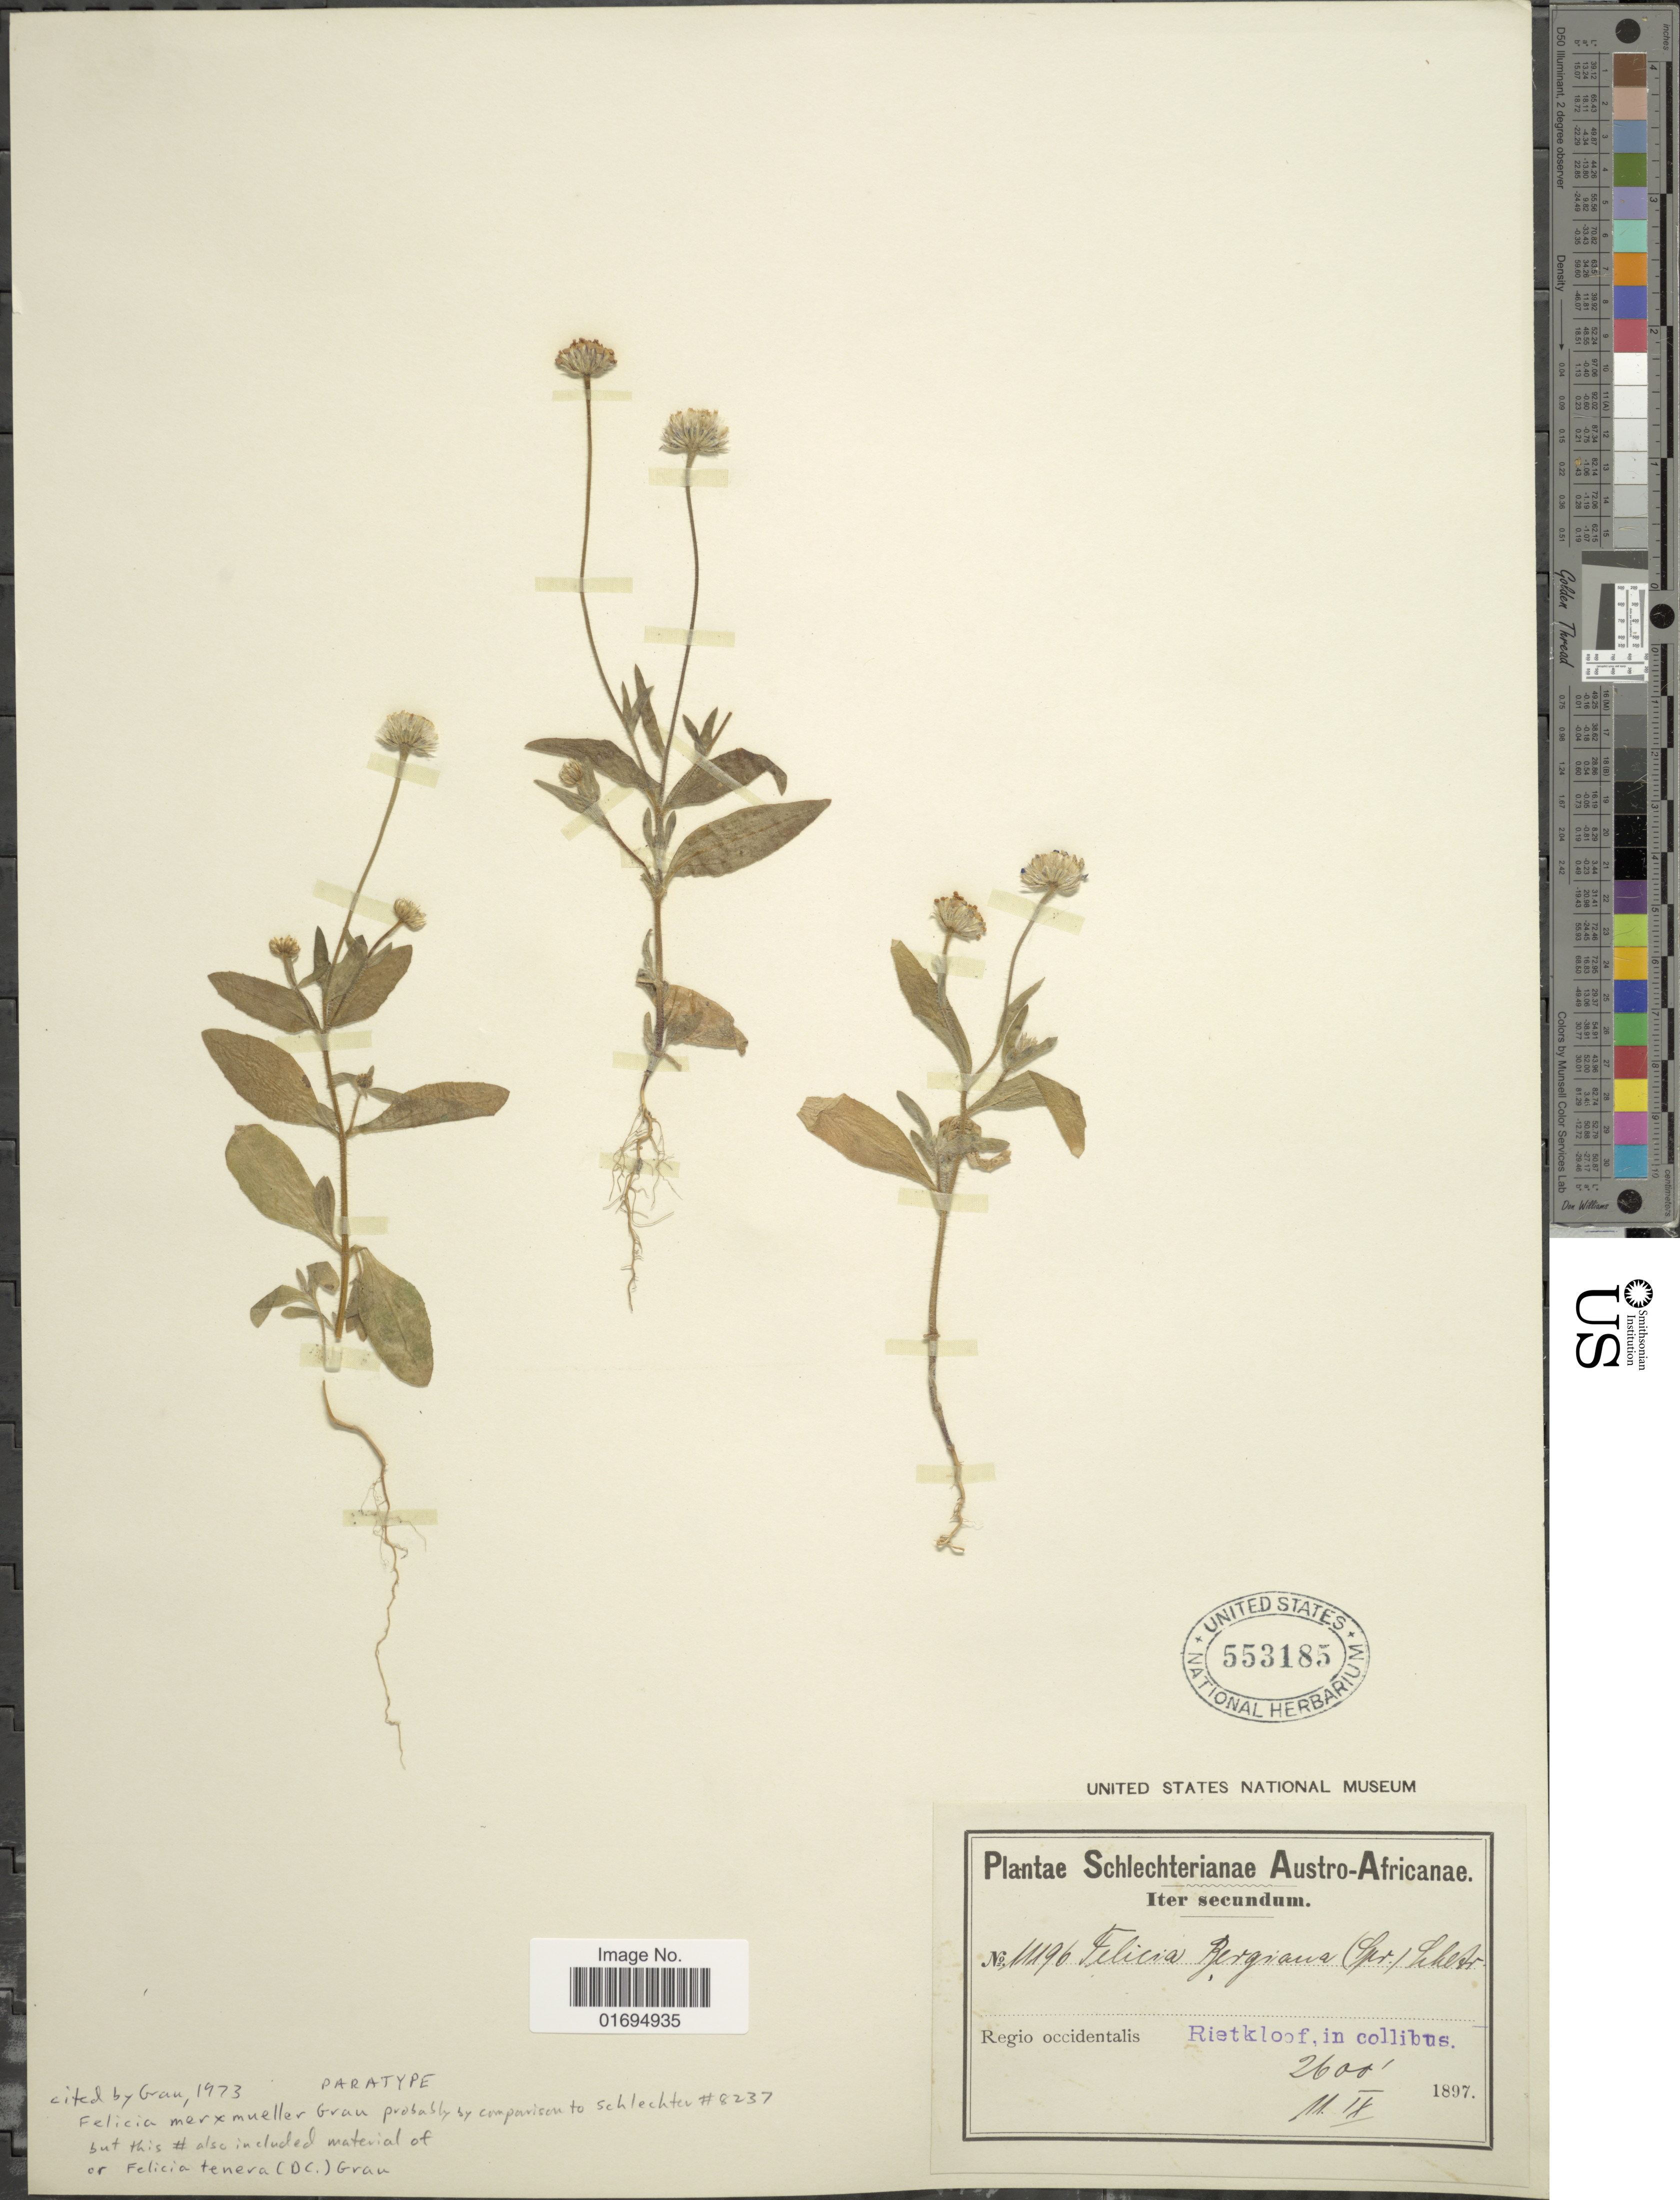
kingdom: Plantae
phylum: Tracheophyta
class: Magnoliopsida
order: Asterales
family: Asteraceae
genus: Felicia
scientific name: Felicia merxmuelleri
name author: Grau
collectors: Schlechter, --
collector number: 11196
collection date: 1897-09-11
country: South Africa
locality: Austro-Africanae, Regio occidentalis, Rietkloof in collibus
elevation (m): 792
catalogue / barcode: US 553185